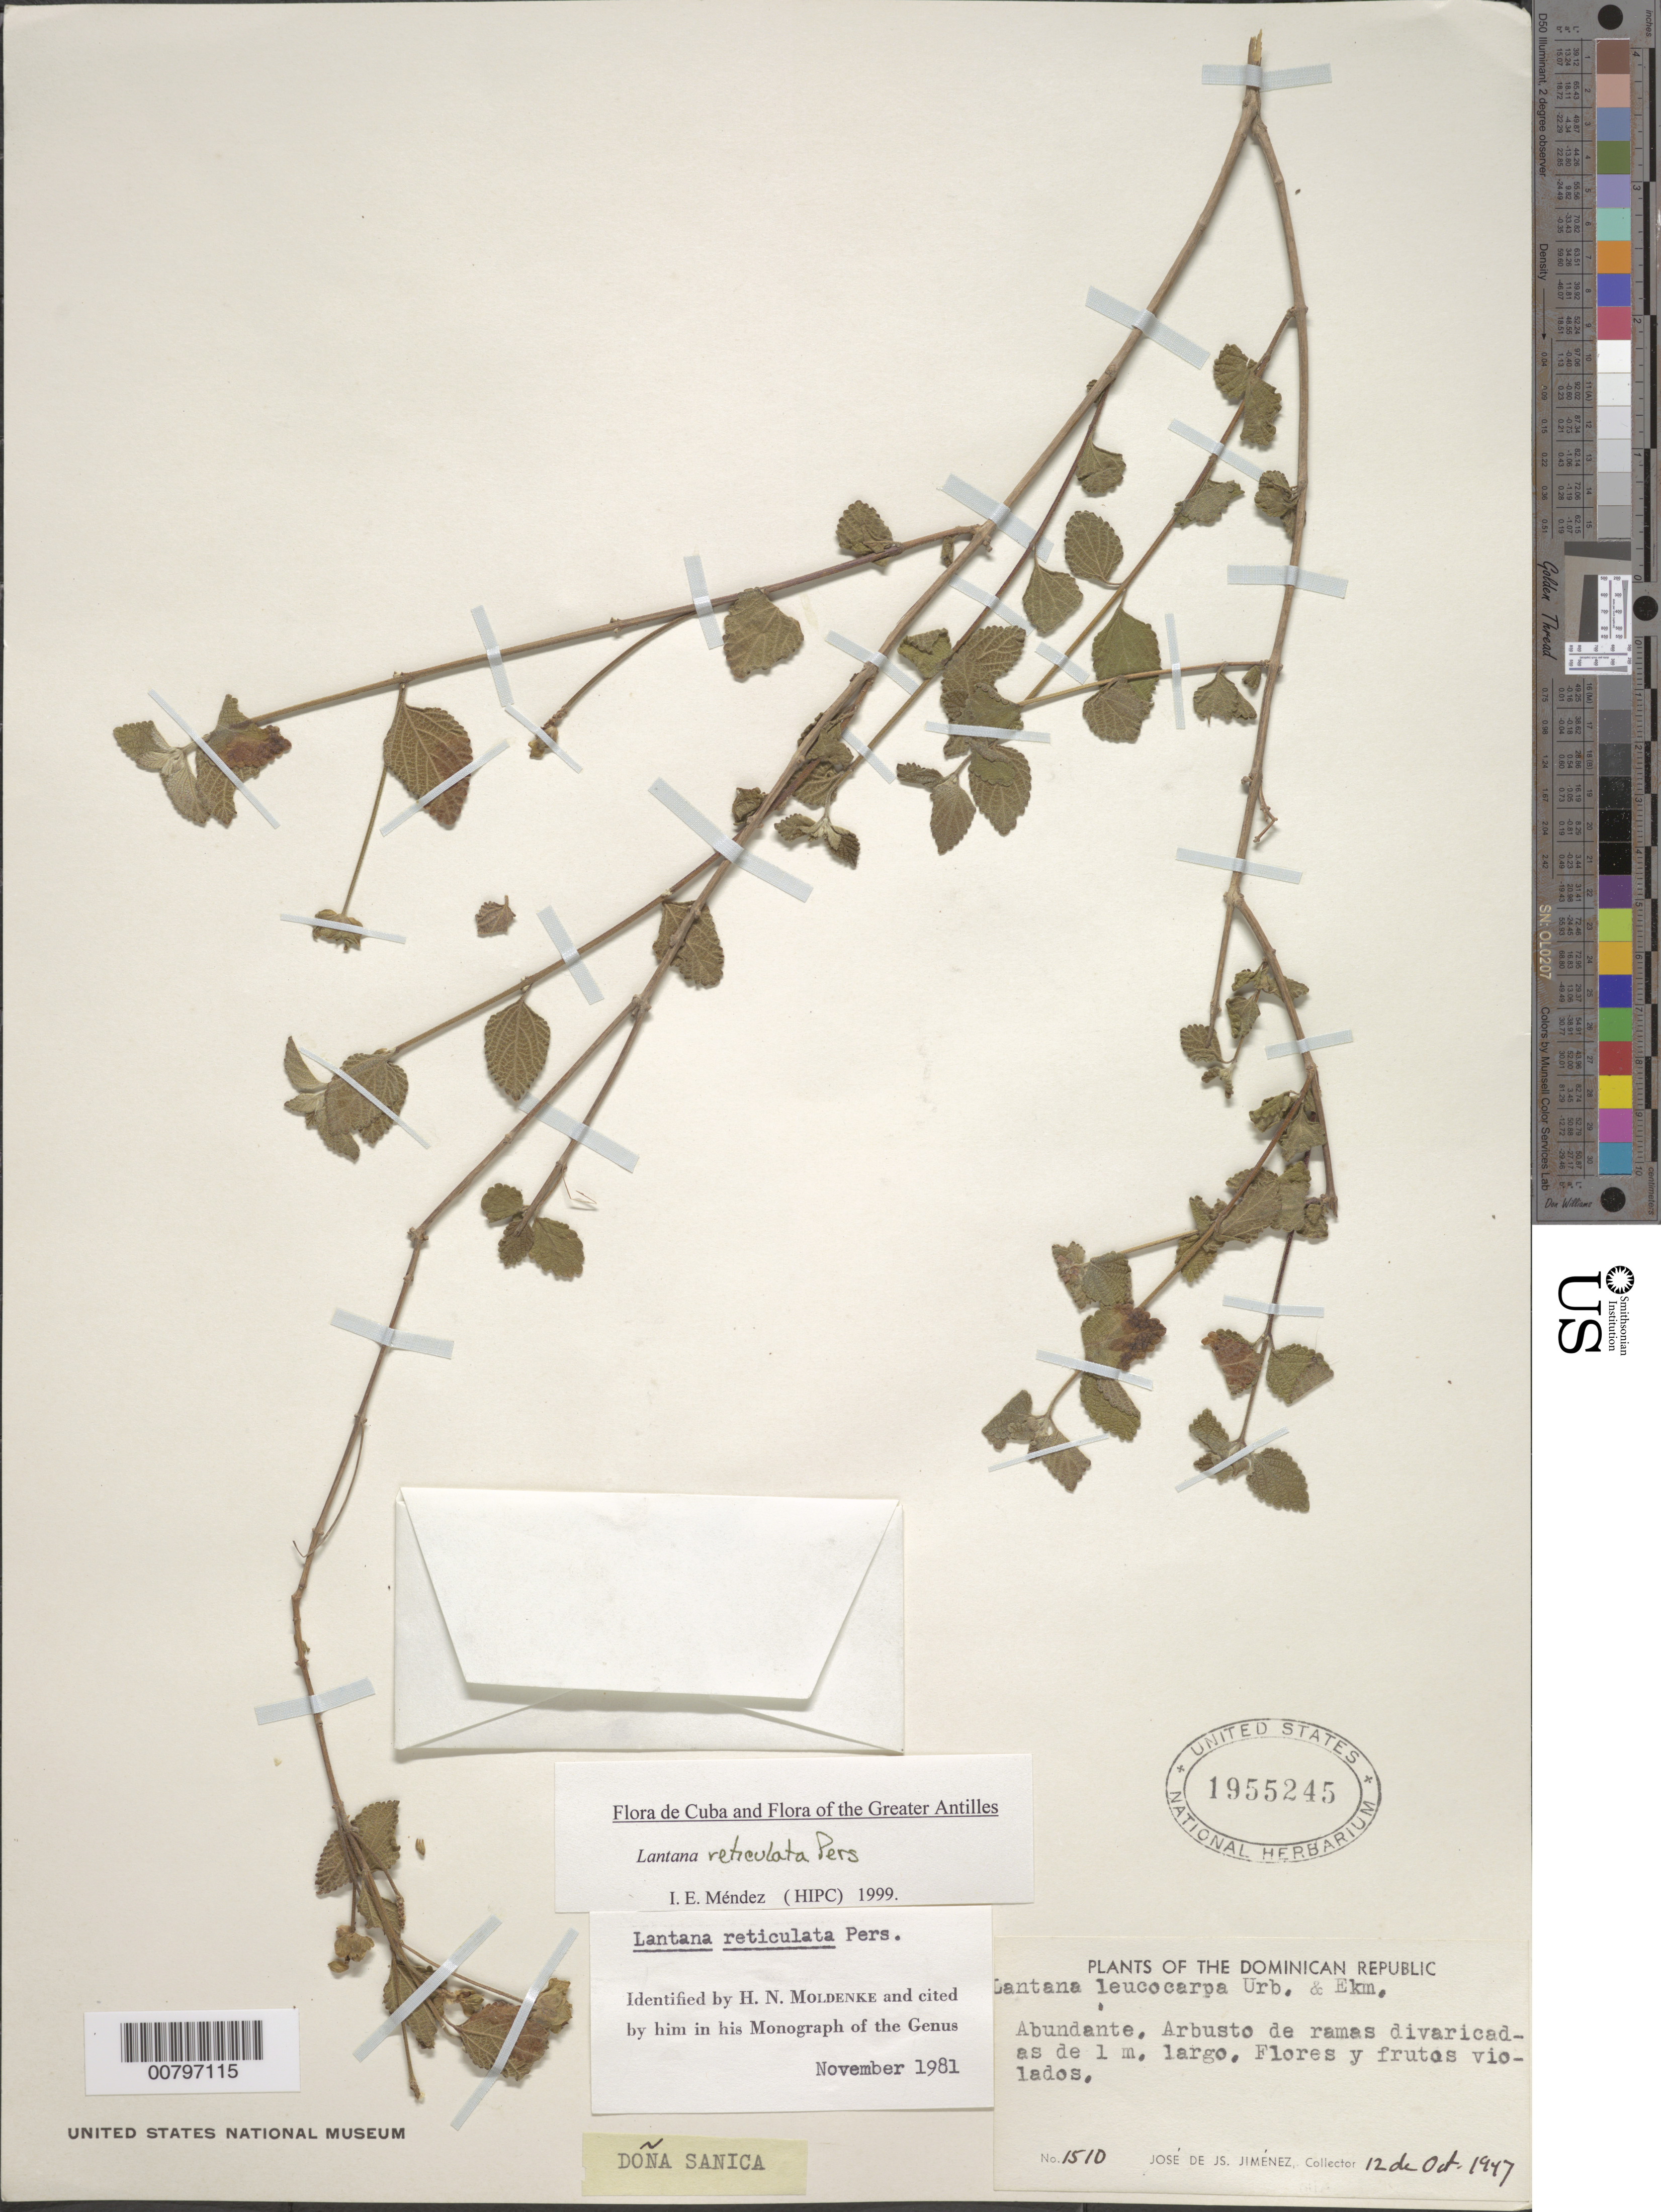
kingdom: Plantae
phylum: Tracheophyta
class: Magnoliopsida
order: Lamiales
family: Verbenaceae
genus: Lantana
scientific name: Lantana reticulata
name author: Pers.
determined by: Méndez, Isidro E., (HIPC)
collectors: J. J. Jiménez Almonte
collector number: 1510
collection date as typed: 12 Oct 1947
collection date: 1947-10-12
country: Dominican Republic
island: Hispaniola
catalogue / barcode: US 1955245